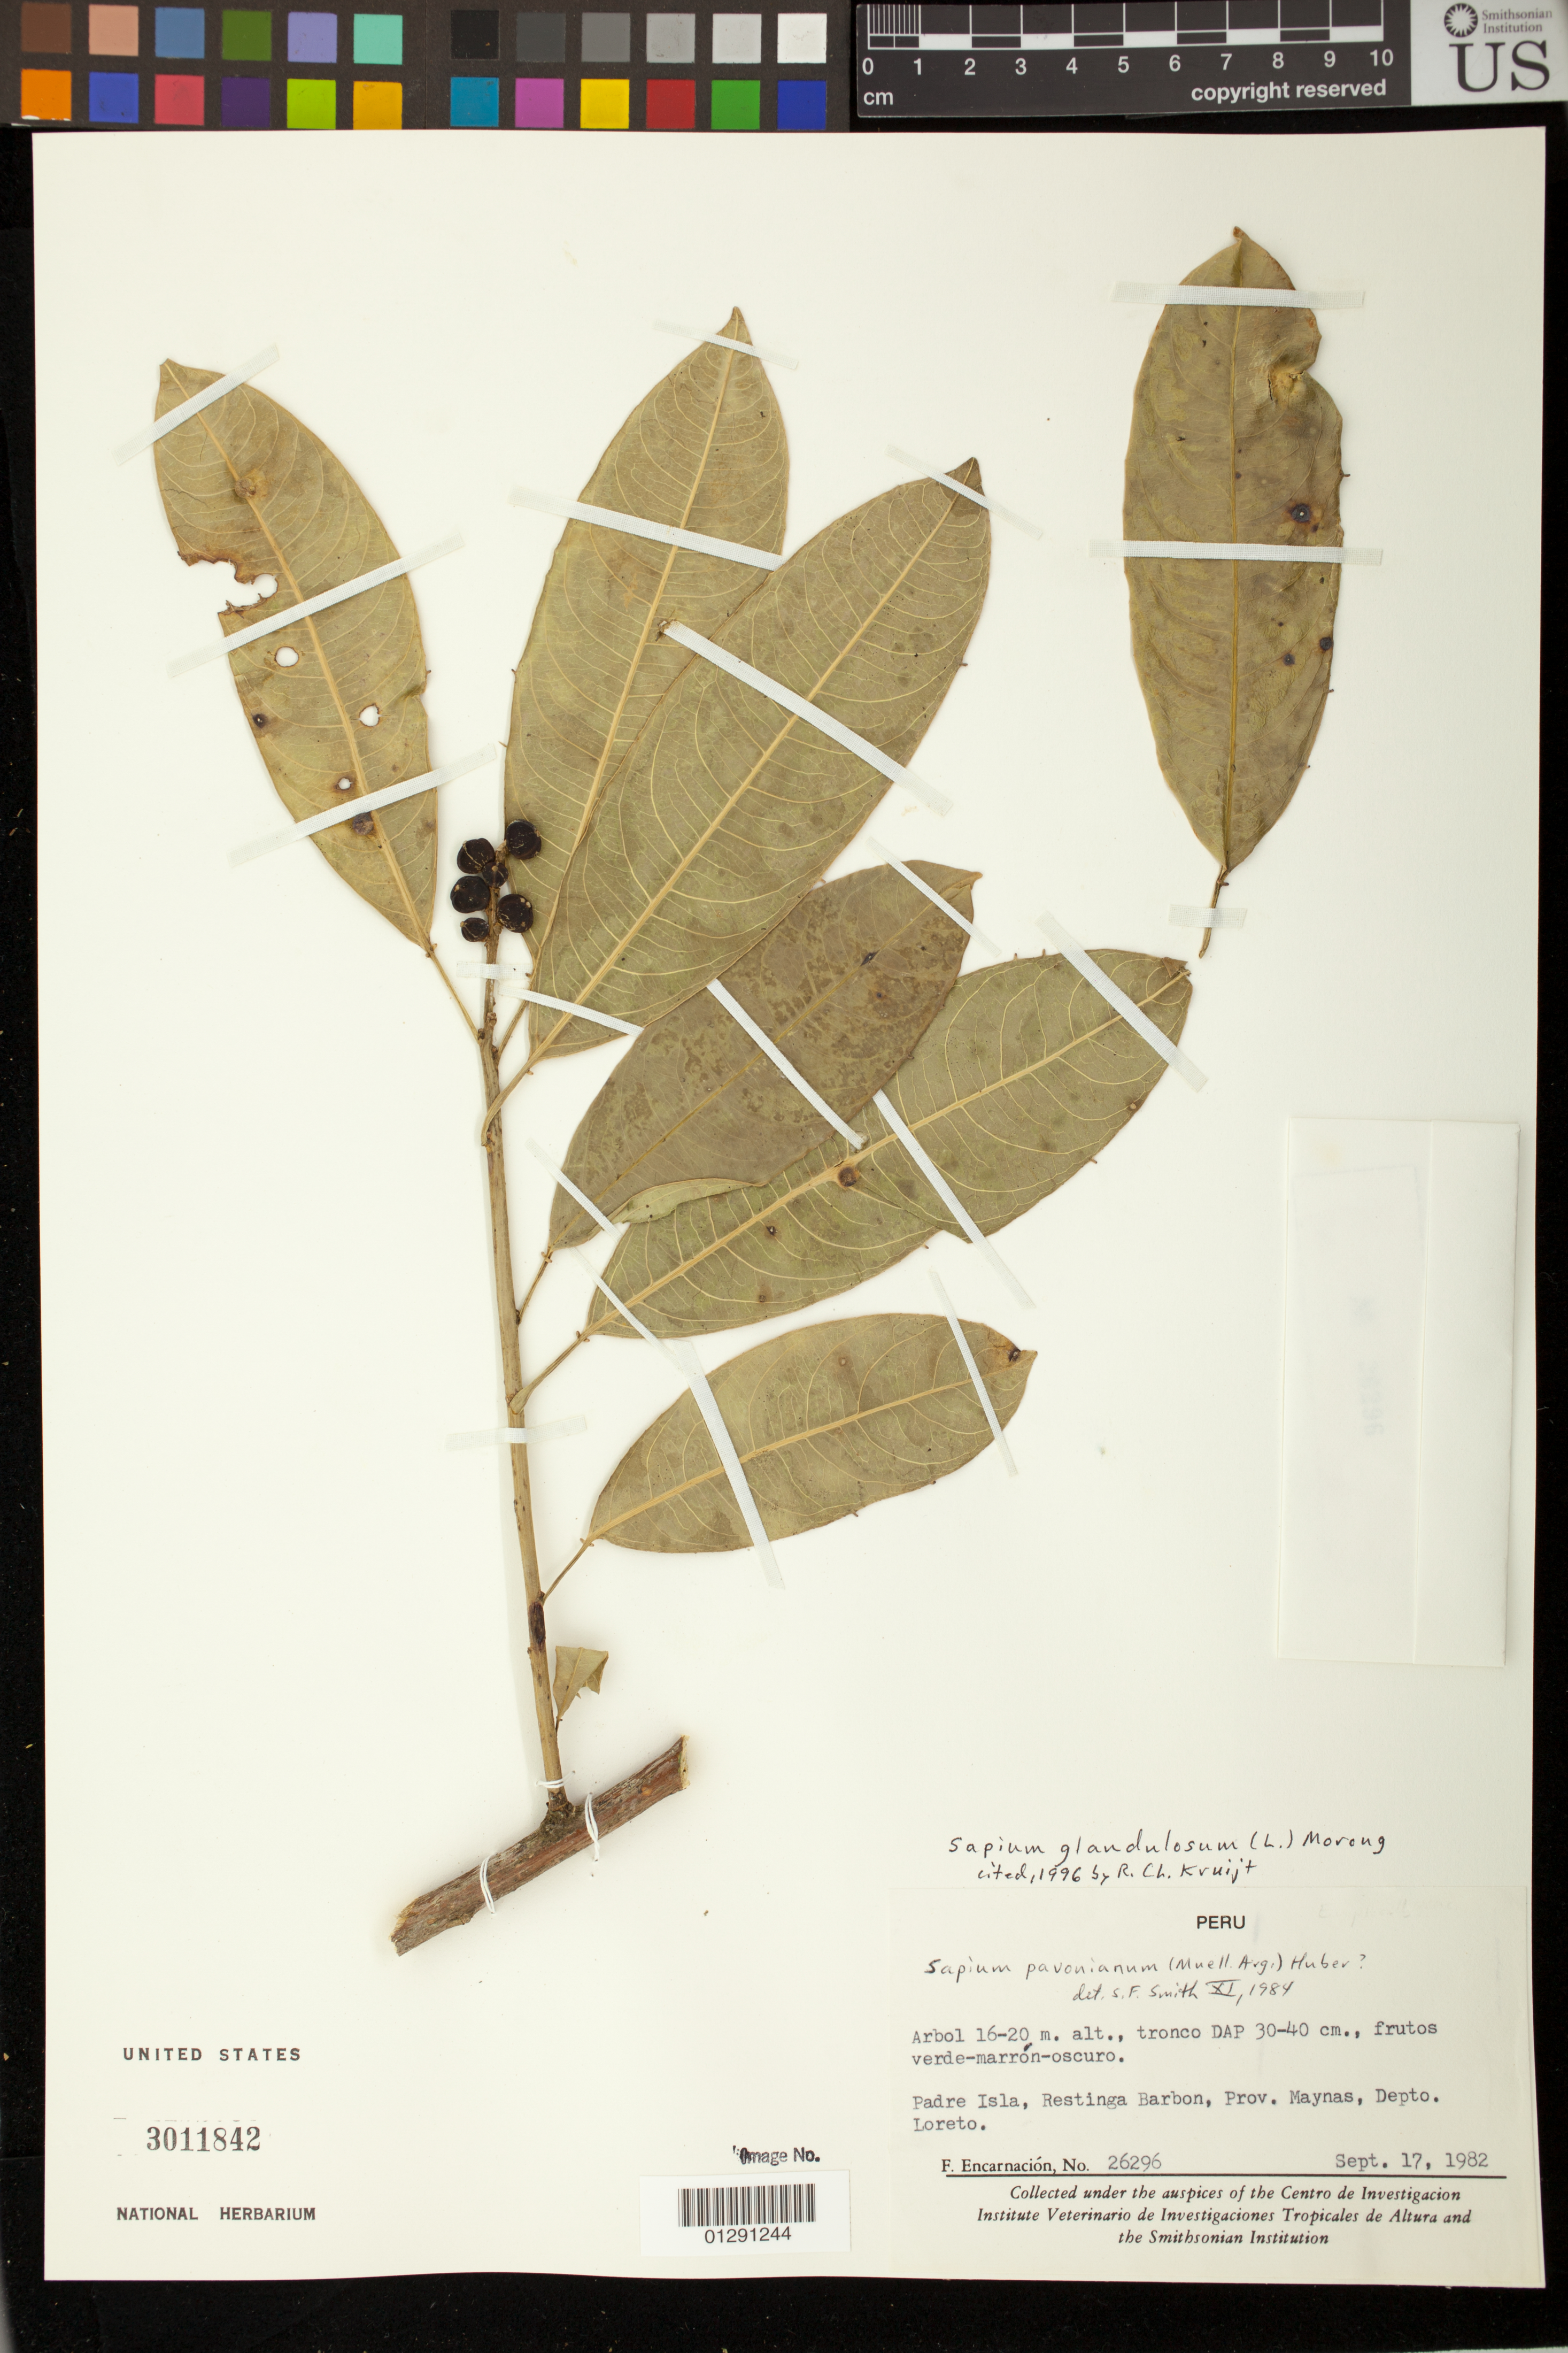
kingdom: Plantae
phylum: Tracheophyta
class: Magnoliopsida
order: Malpighiales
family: Euphorbiaceae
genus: Sapium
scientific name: Sapium glandulatum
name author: (Vell.) Pax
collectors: F. Encarnación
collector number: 26296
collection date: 1982-09-17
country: Peru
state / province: Loreto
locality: Padre Isla, Restinga Barbon, Maynas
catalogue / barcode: US 3011842